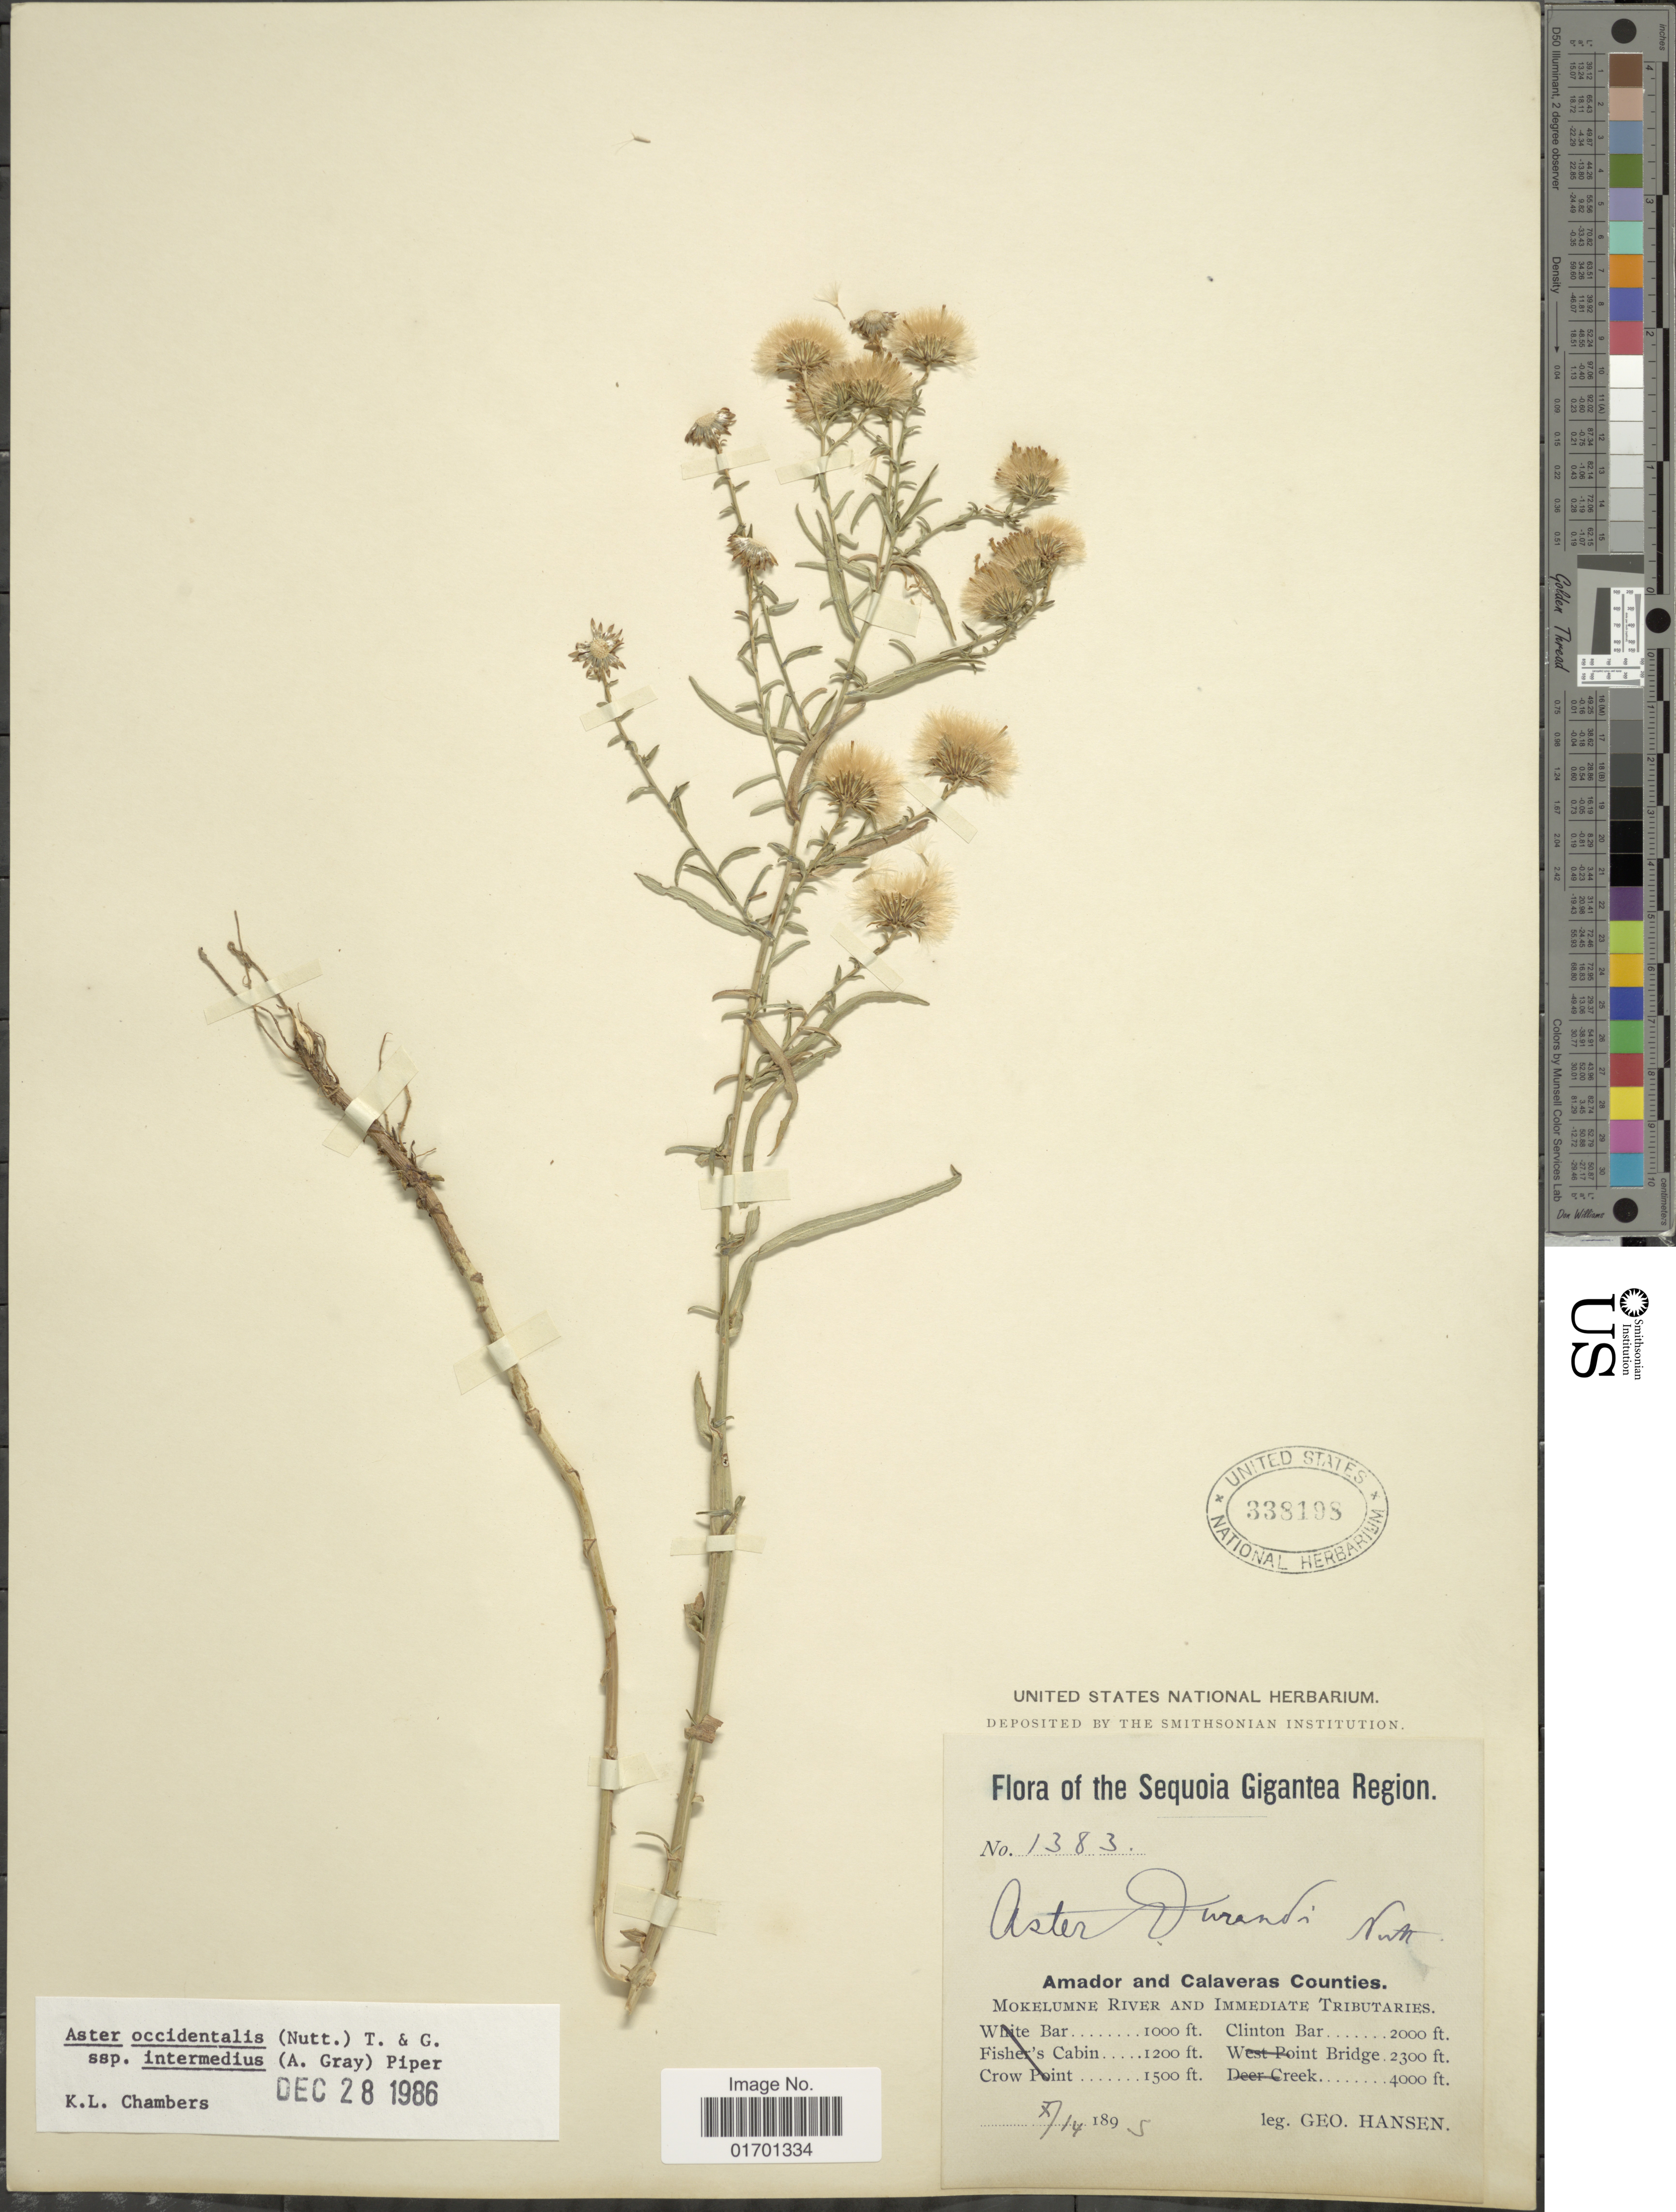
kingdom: Plantae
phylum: Tracheophyta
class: Magnoliopsida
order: Asterales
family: Asteraceae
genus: Symphyotrichum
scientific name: Symphyotrichum spathulatum var. intermedium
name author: (A. Gray) G.L. Nesom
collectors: G. Hansen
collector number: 1383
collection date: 1895-10-14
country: United States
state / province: California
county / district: Calaveras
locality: Sequoia Gigantea Region, Amador and Calaveras Counties, Mokelumne River and Immediate Tributaries, Clinton Bar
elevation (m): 610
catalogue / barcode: US 338198